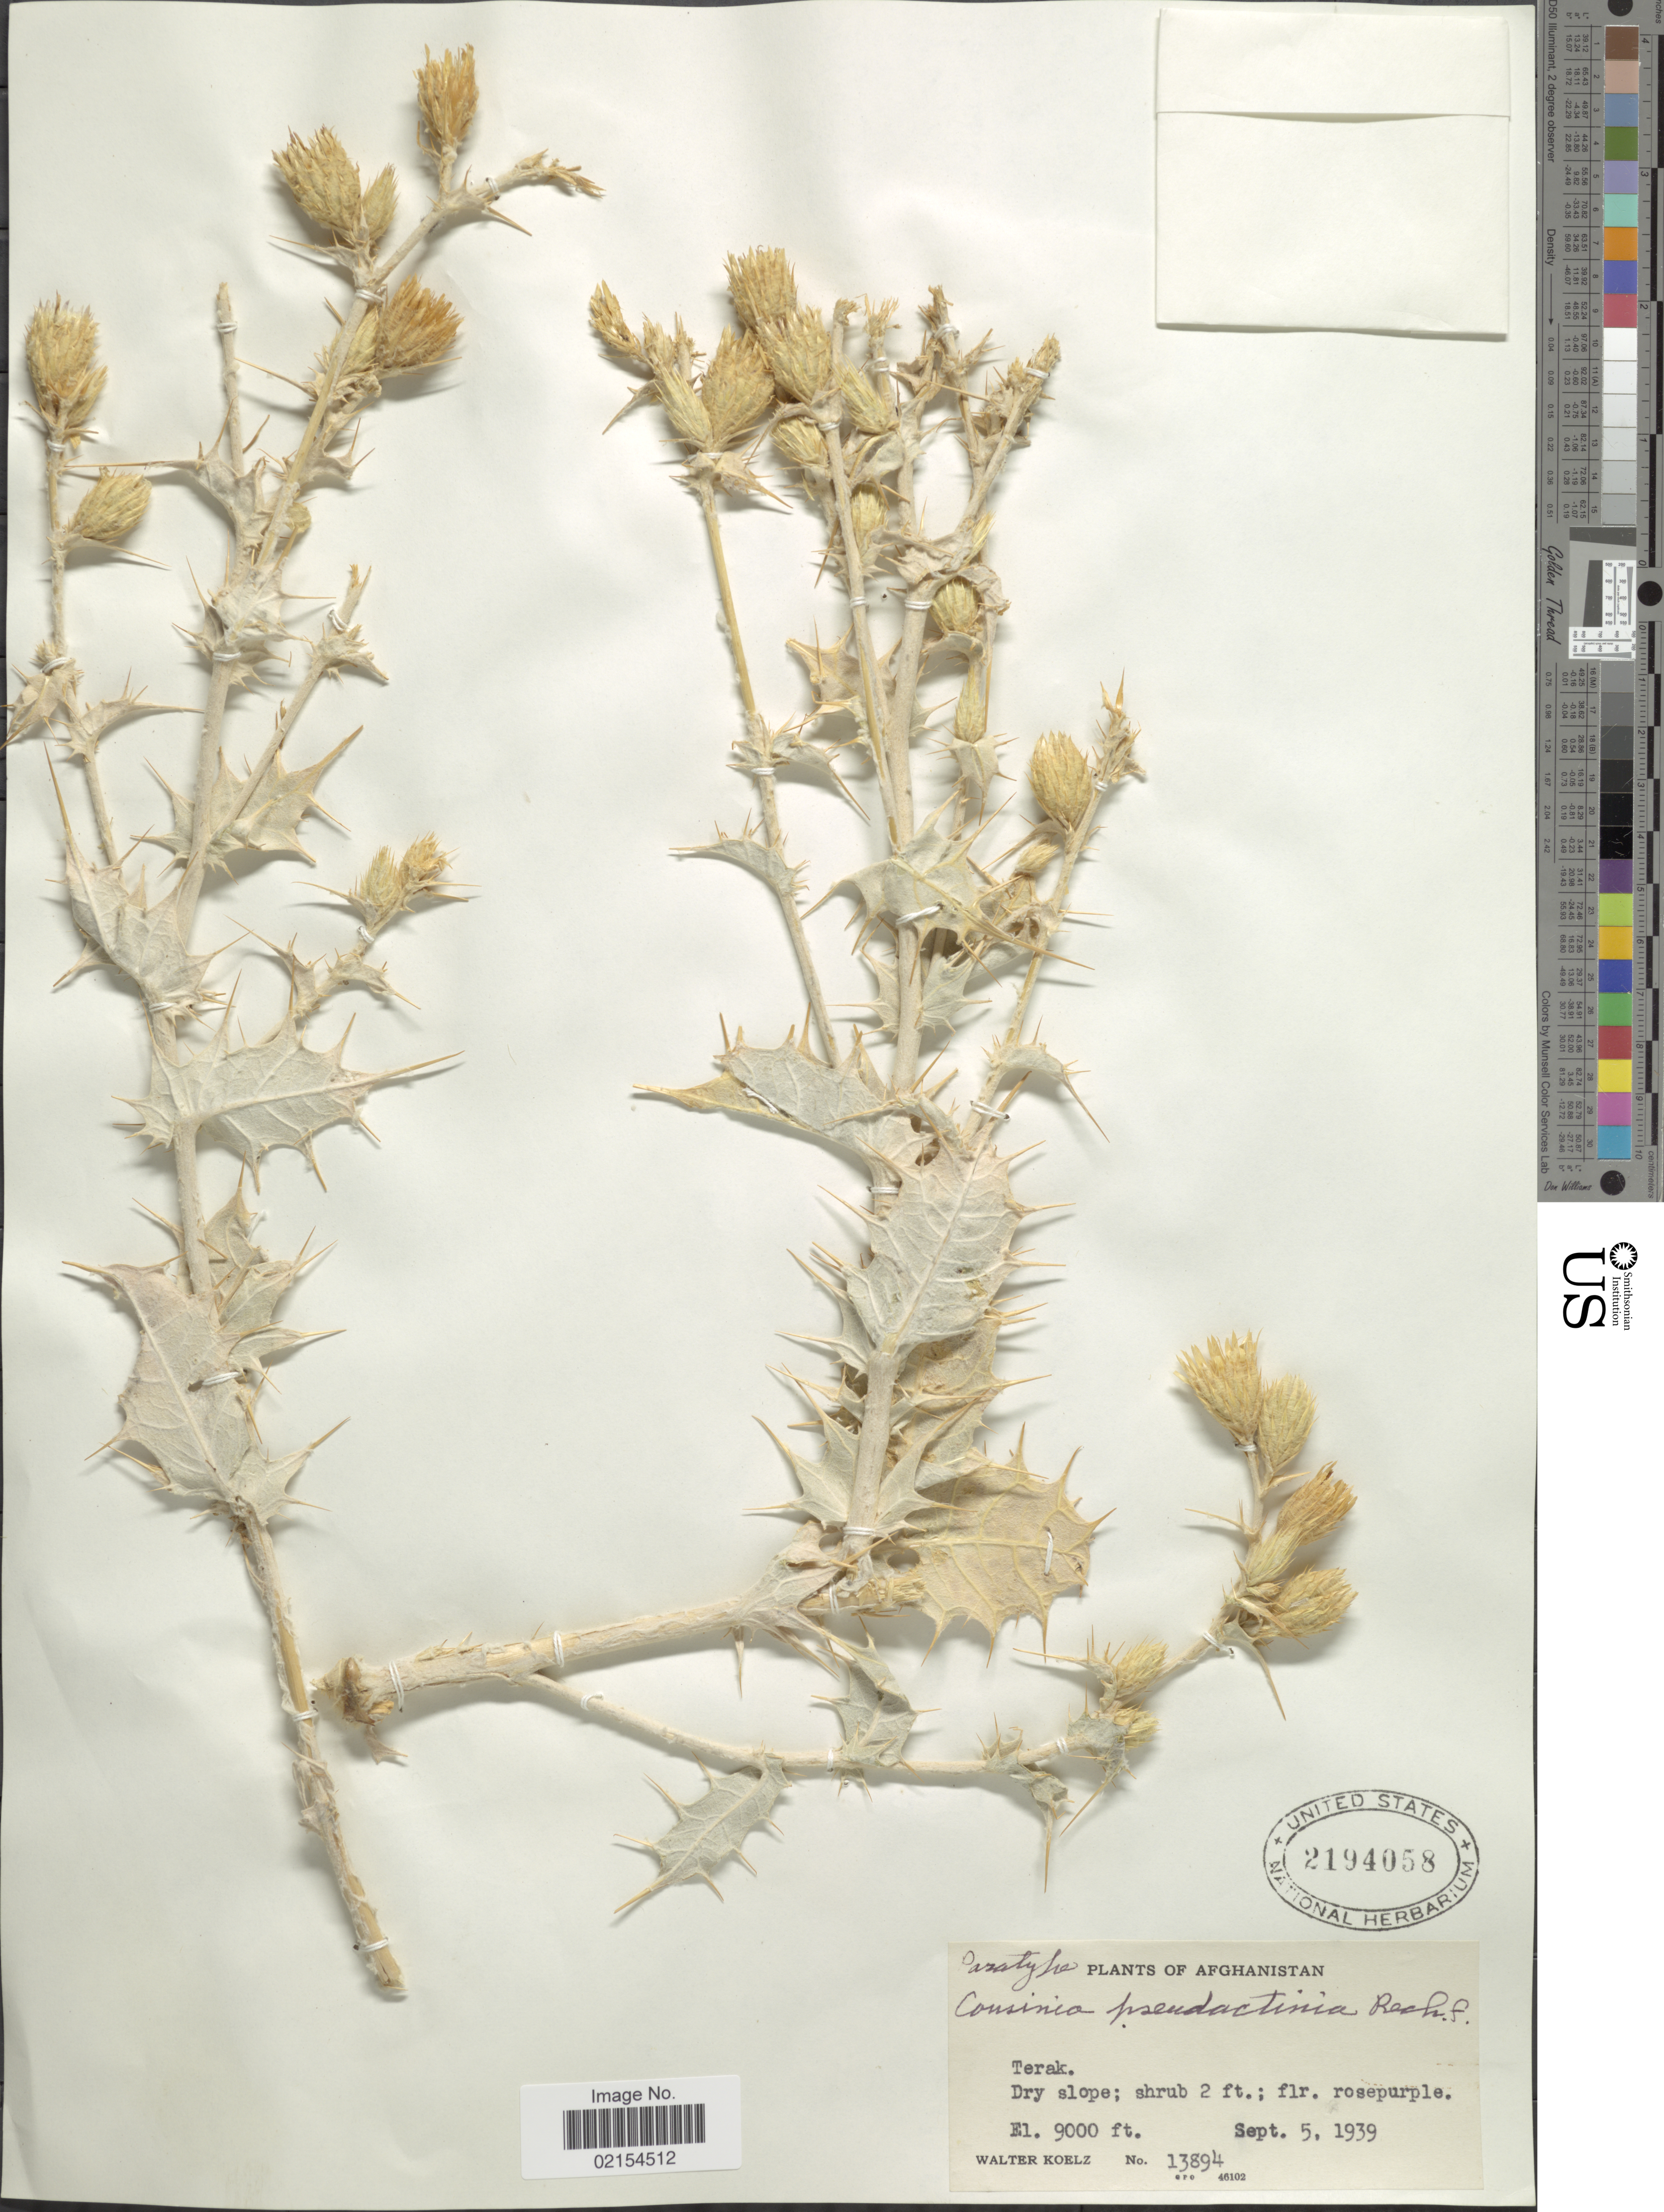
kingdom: Plantae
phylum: Tracheophyta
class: Magnoliopsida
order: Asterales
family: Asteraceae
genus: Cousinia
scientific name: Cousinia pseudactinia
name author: Rech. f.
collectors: W. N. Koelz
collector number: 13894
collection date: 1939-06-05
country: Afghanistan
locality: Terak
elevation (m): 2743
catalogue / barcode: US 2194058